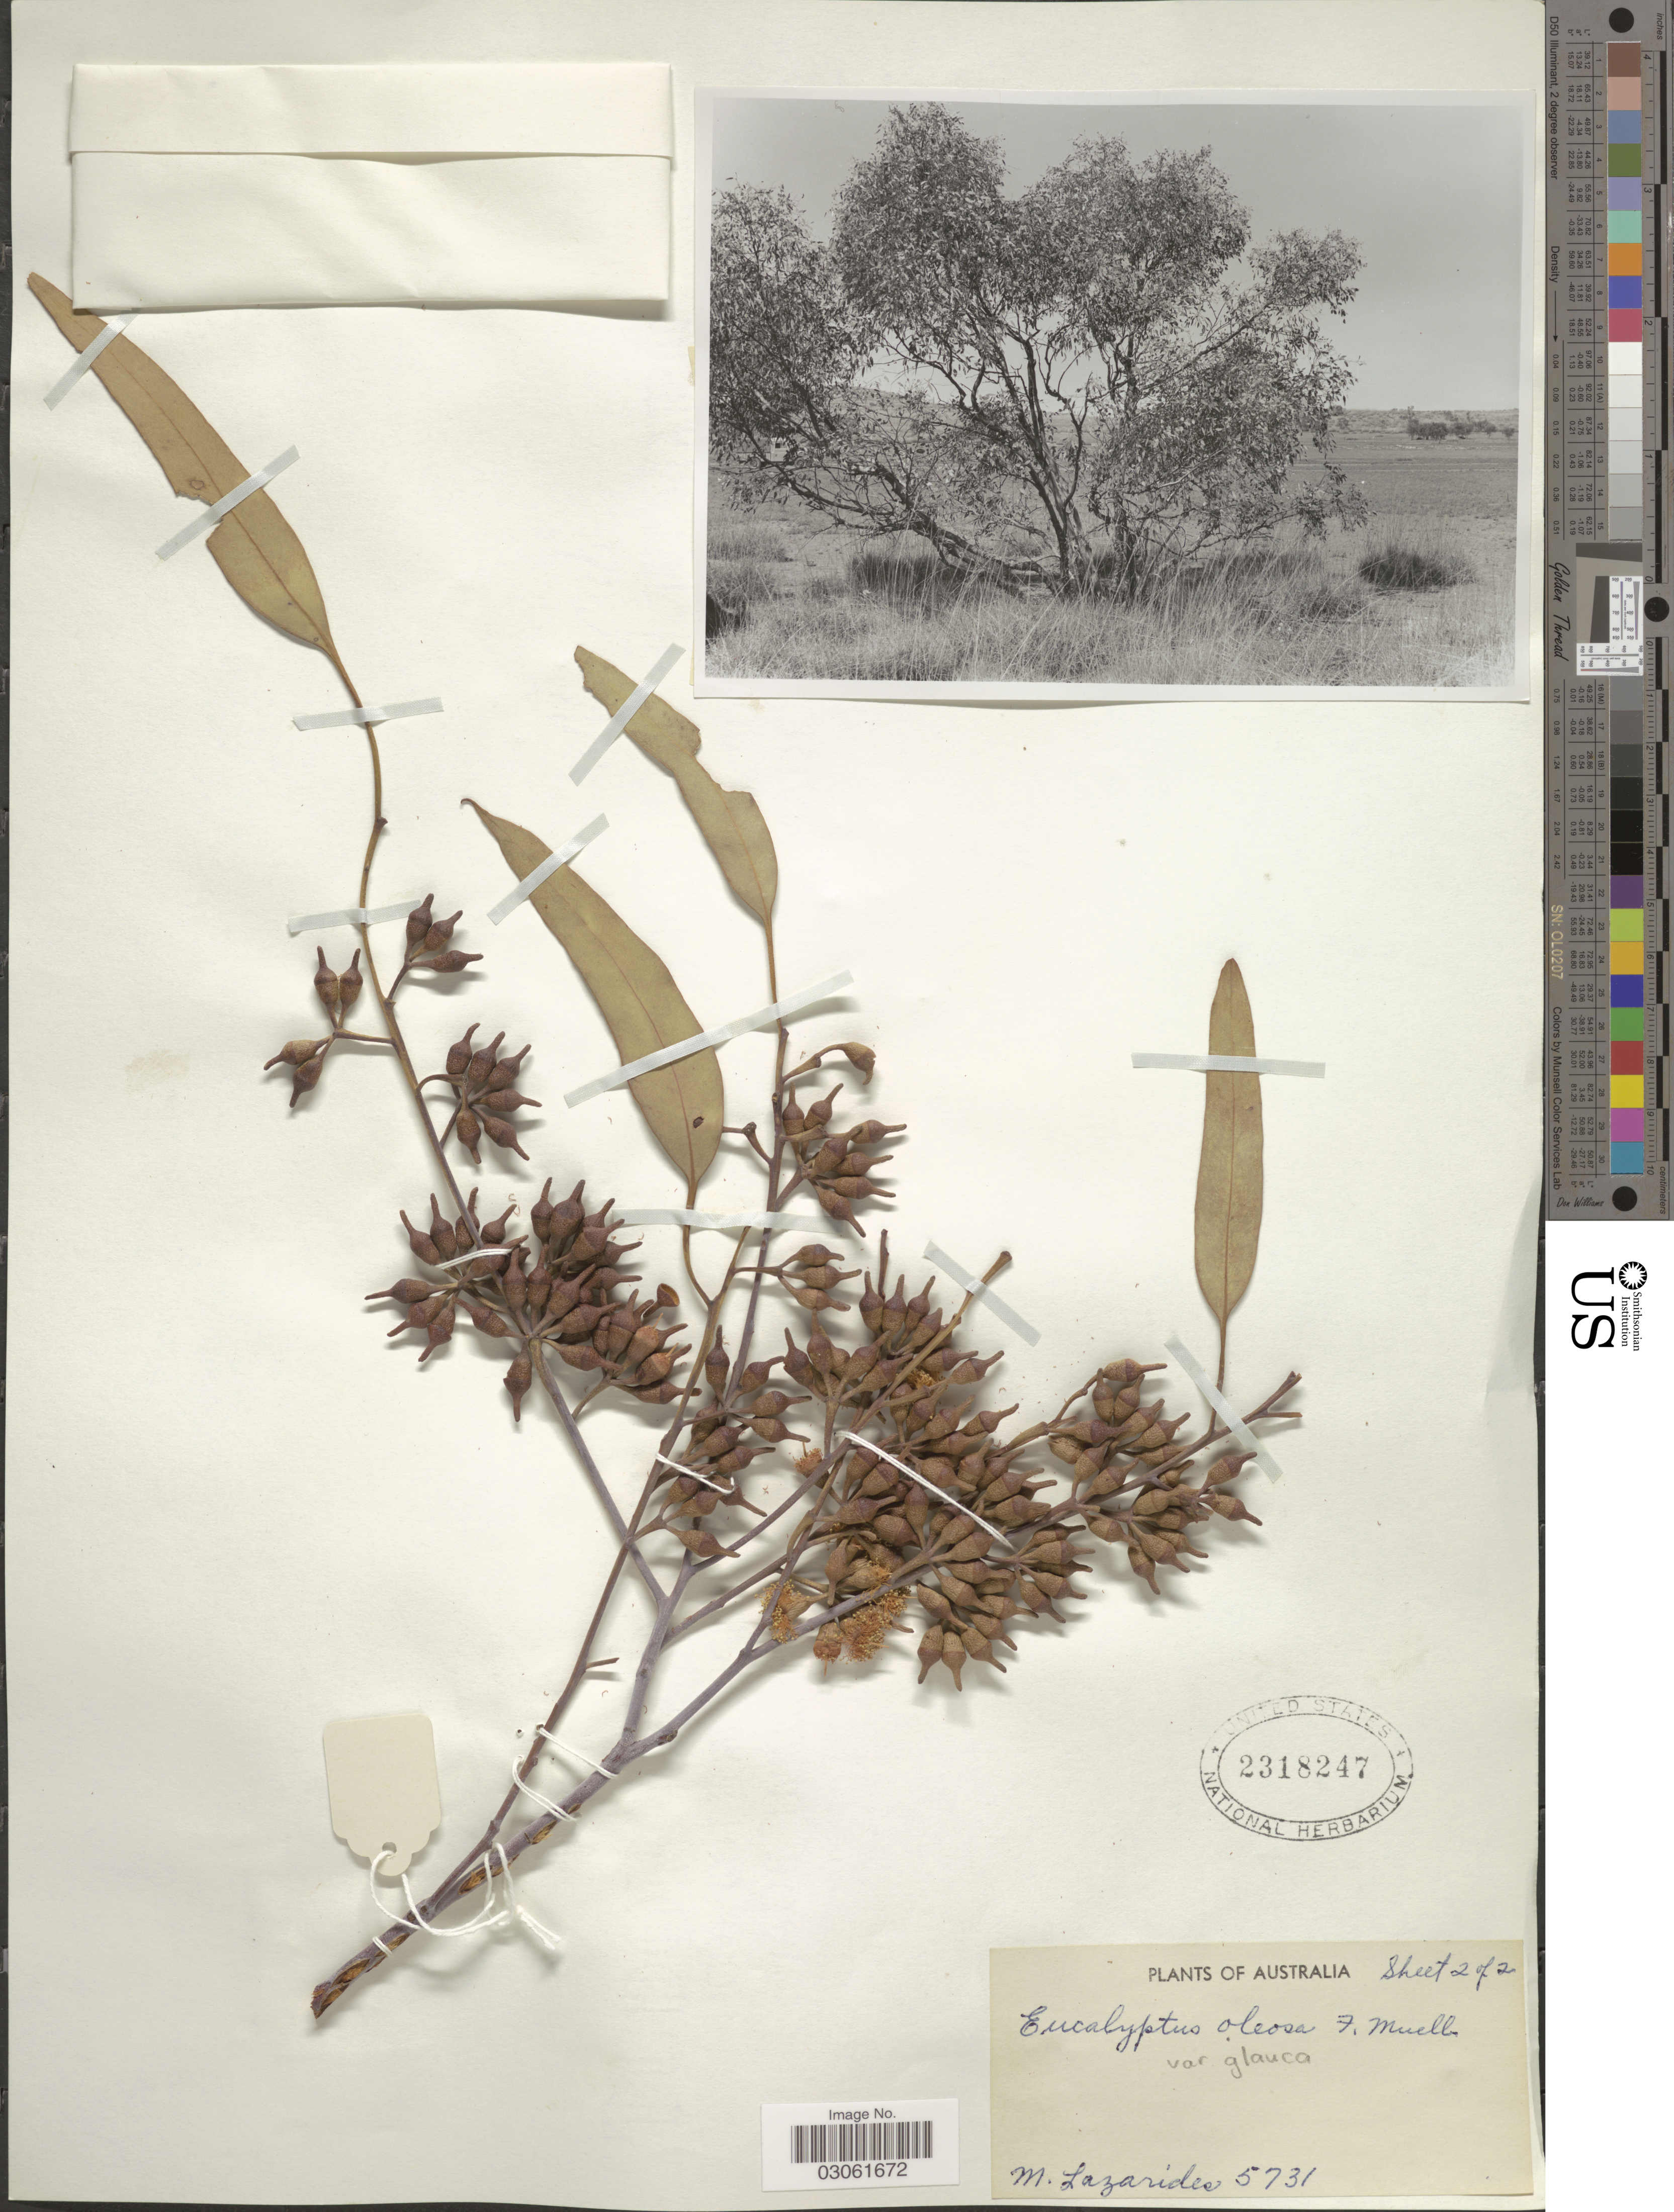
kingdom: Plantae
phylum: Tracheophyta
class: Magnoliopsida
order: Myrtales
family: Myrtaceae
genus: Eucalyptus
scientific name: Eucalyptus oleosa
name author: F. Muell. ex Miq.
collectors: M. Lazarides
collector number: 5731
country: Australia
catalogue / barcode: US 2318247